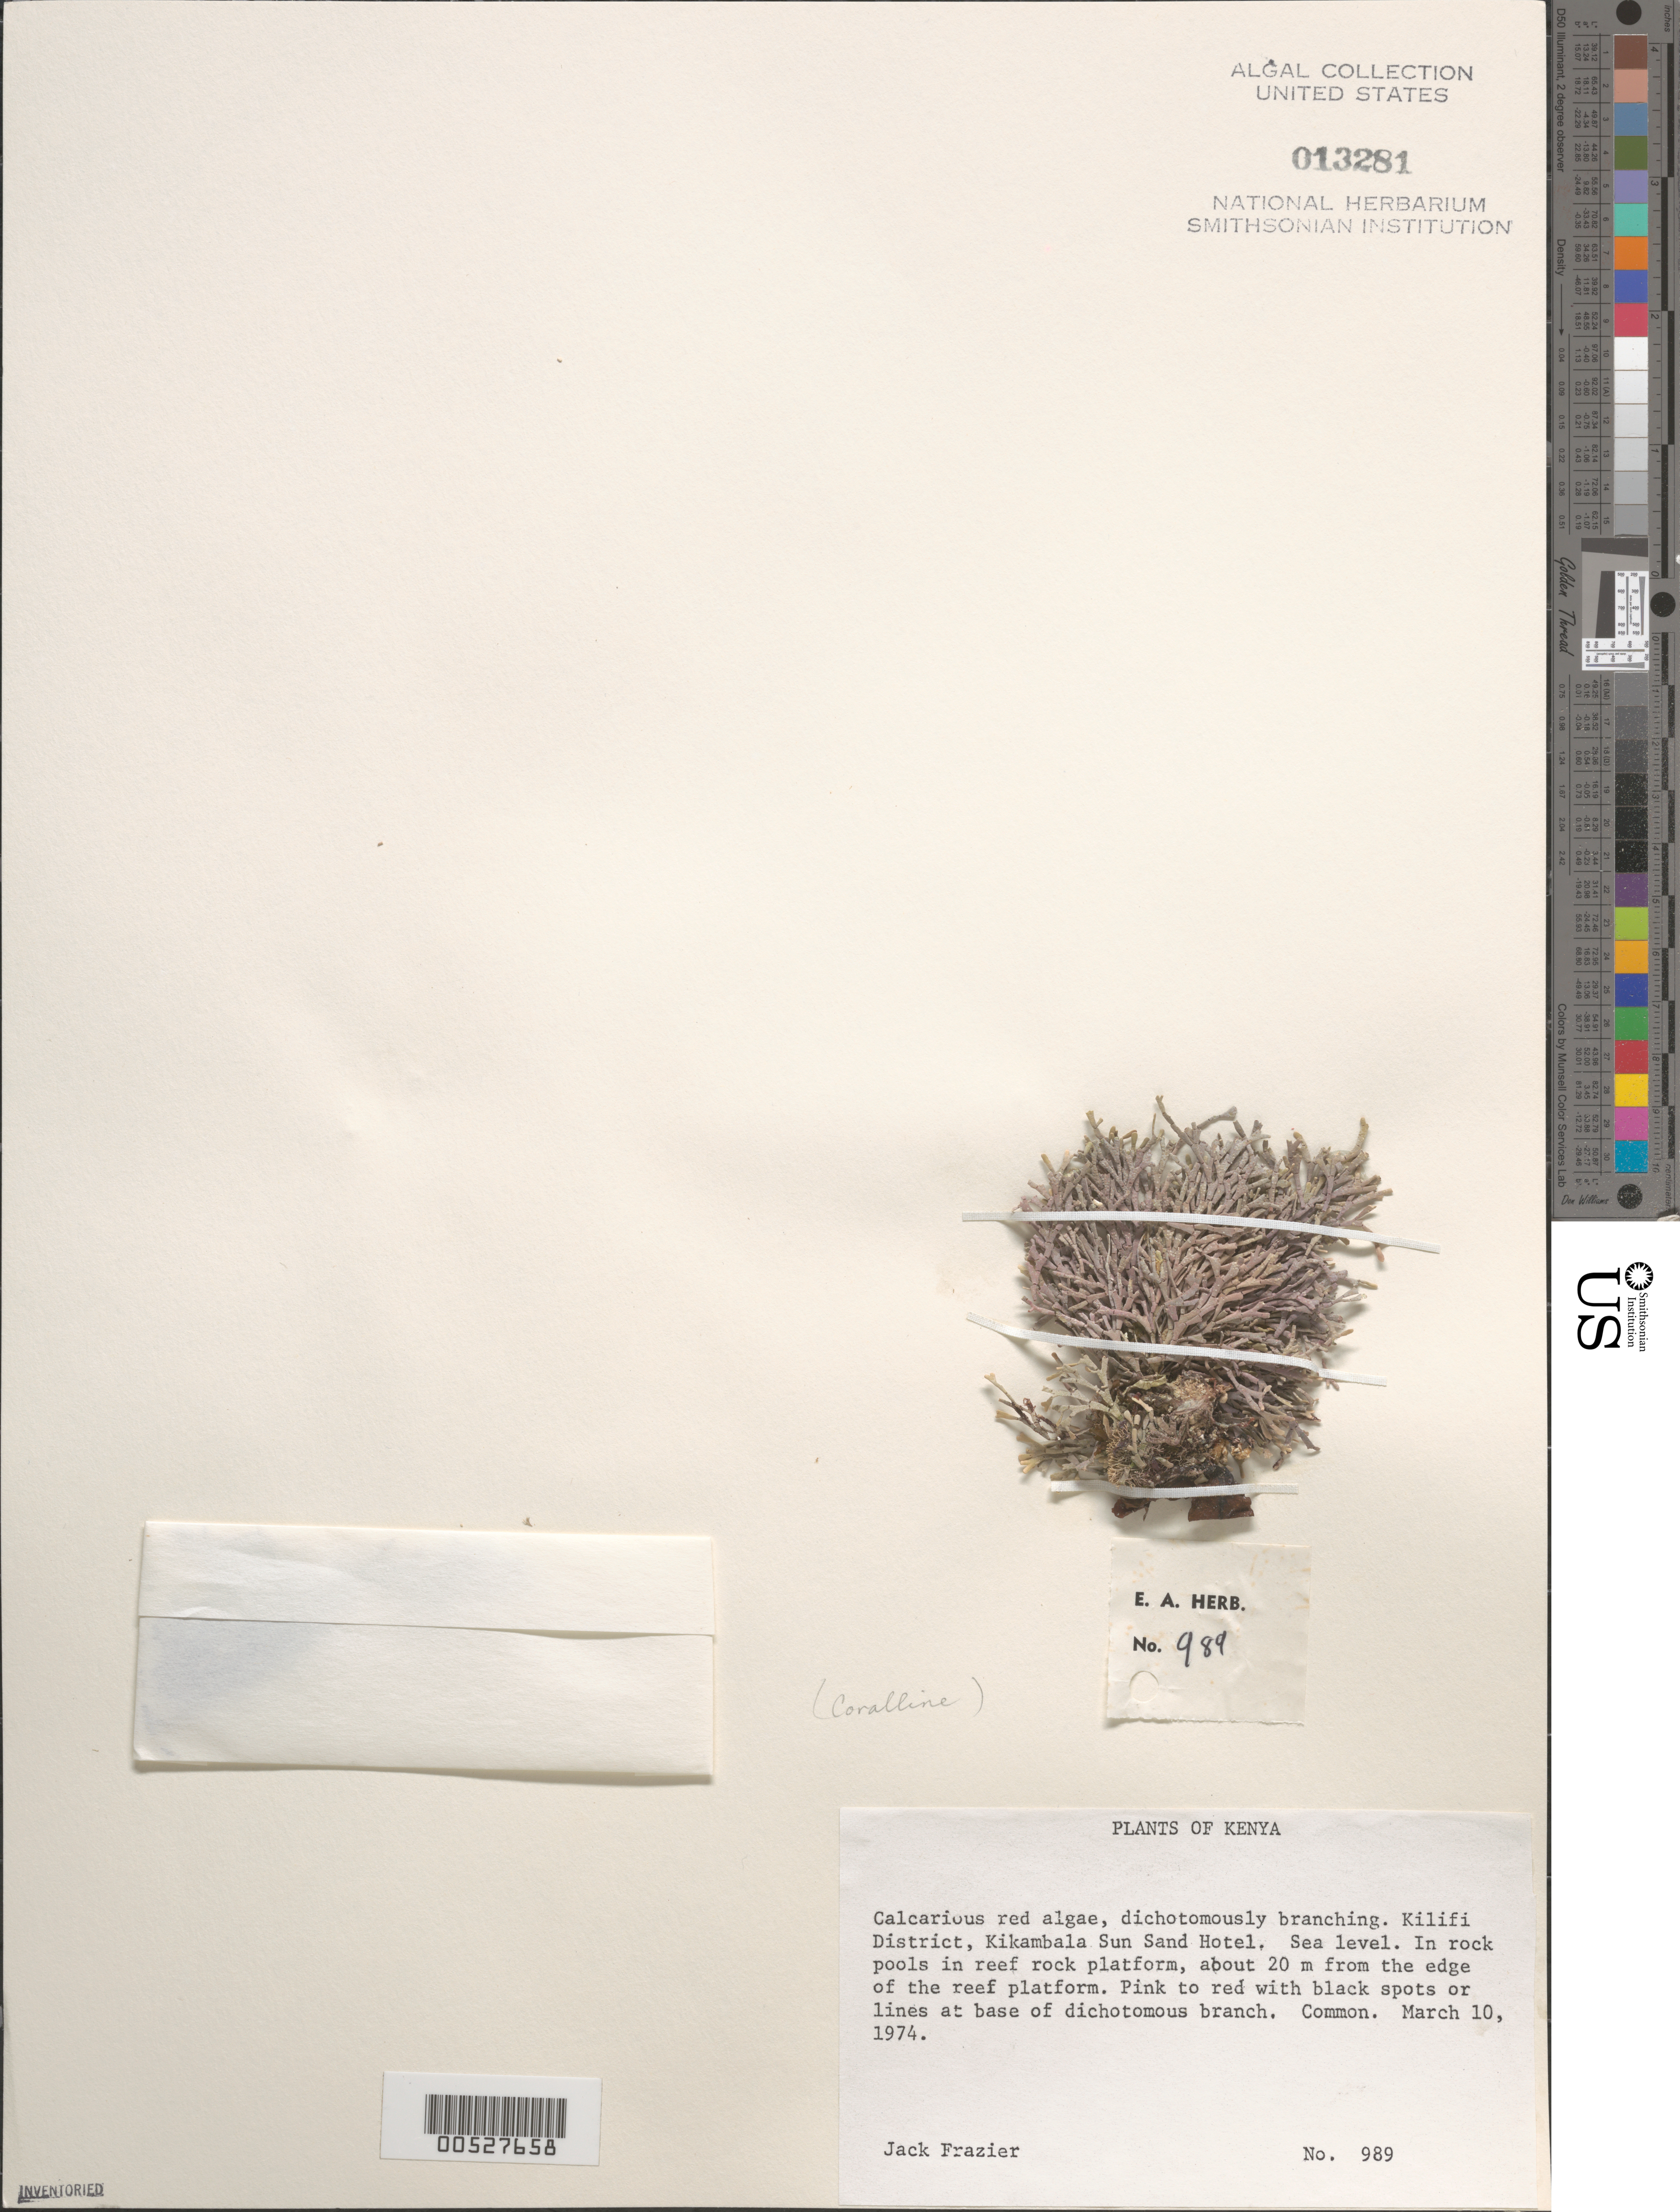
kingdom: Plantae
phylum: Rhodophyta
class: Florideophyceae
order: Corallinales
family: Corallinaceae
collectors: J. Frazier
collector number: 989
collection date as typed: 10 Mar 1974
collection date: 1974-03-10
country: Kenya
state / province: Kilifi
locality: Kikambala Sun Sand Hotel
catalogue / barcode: US 13281